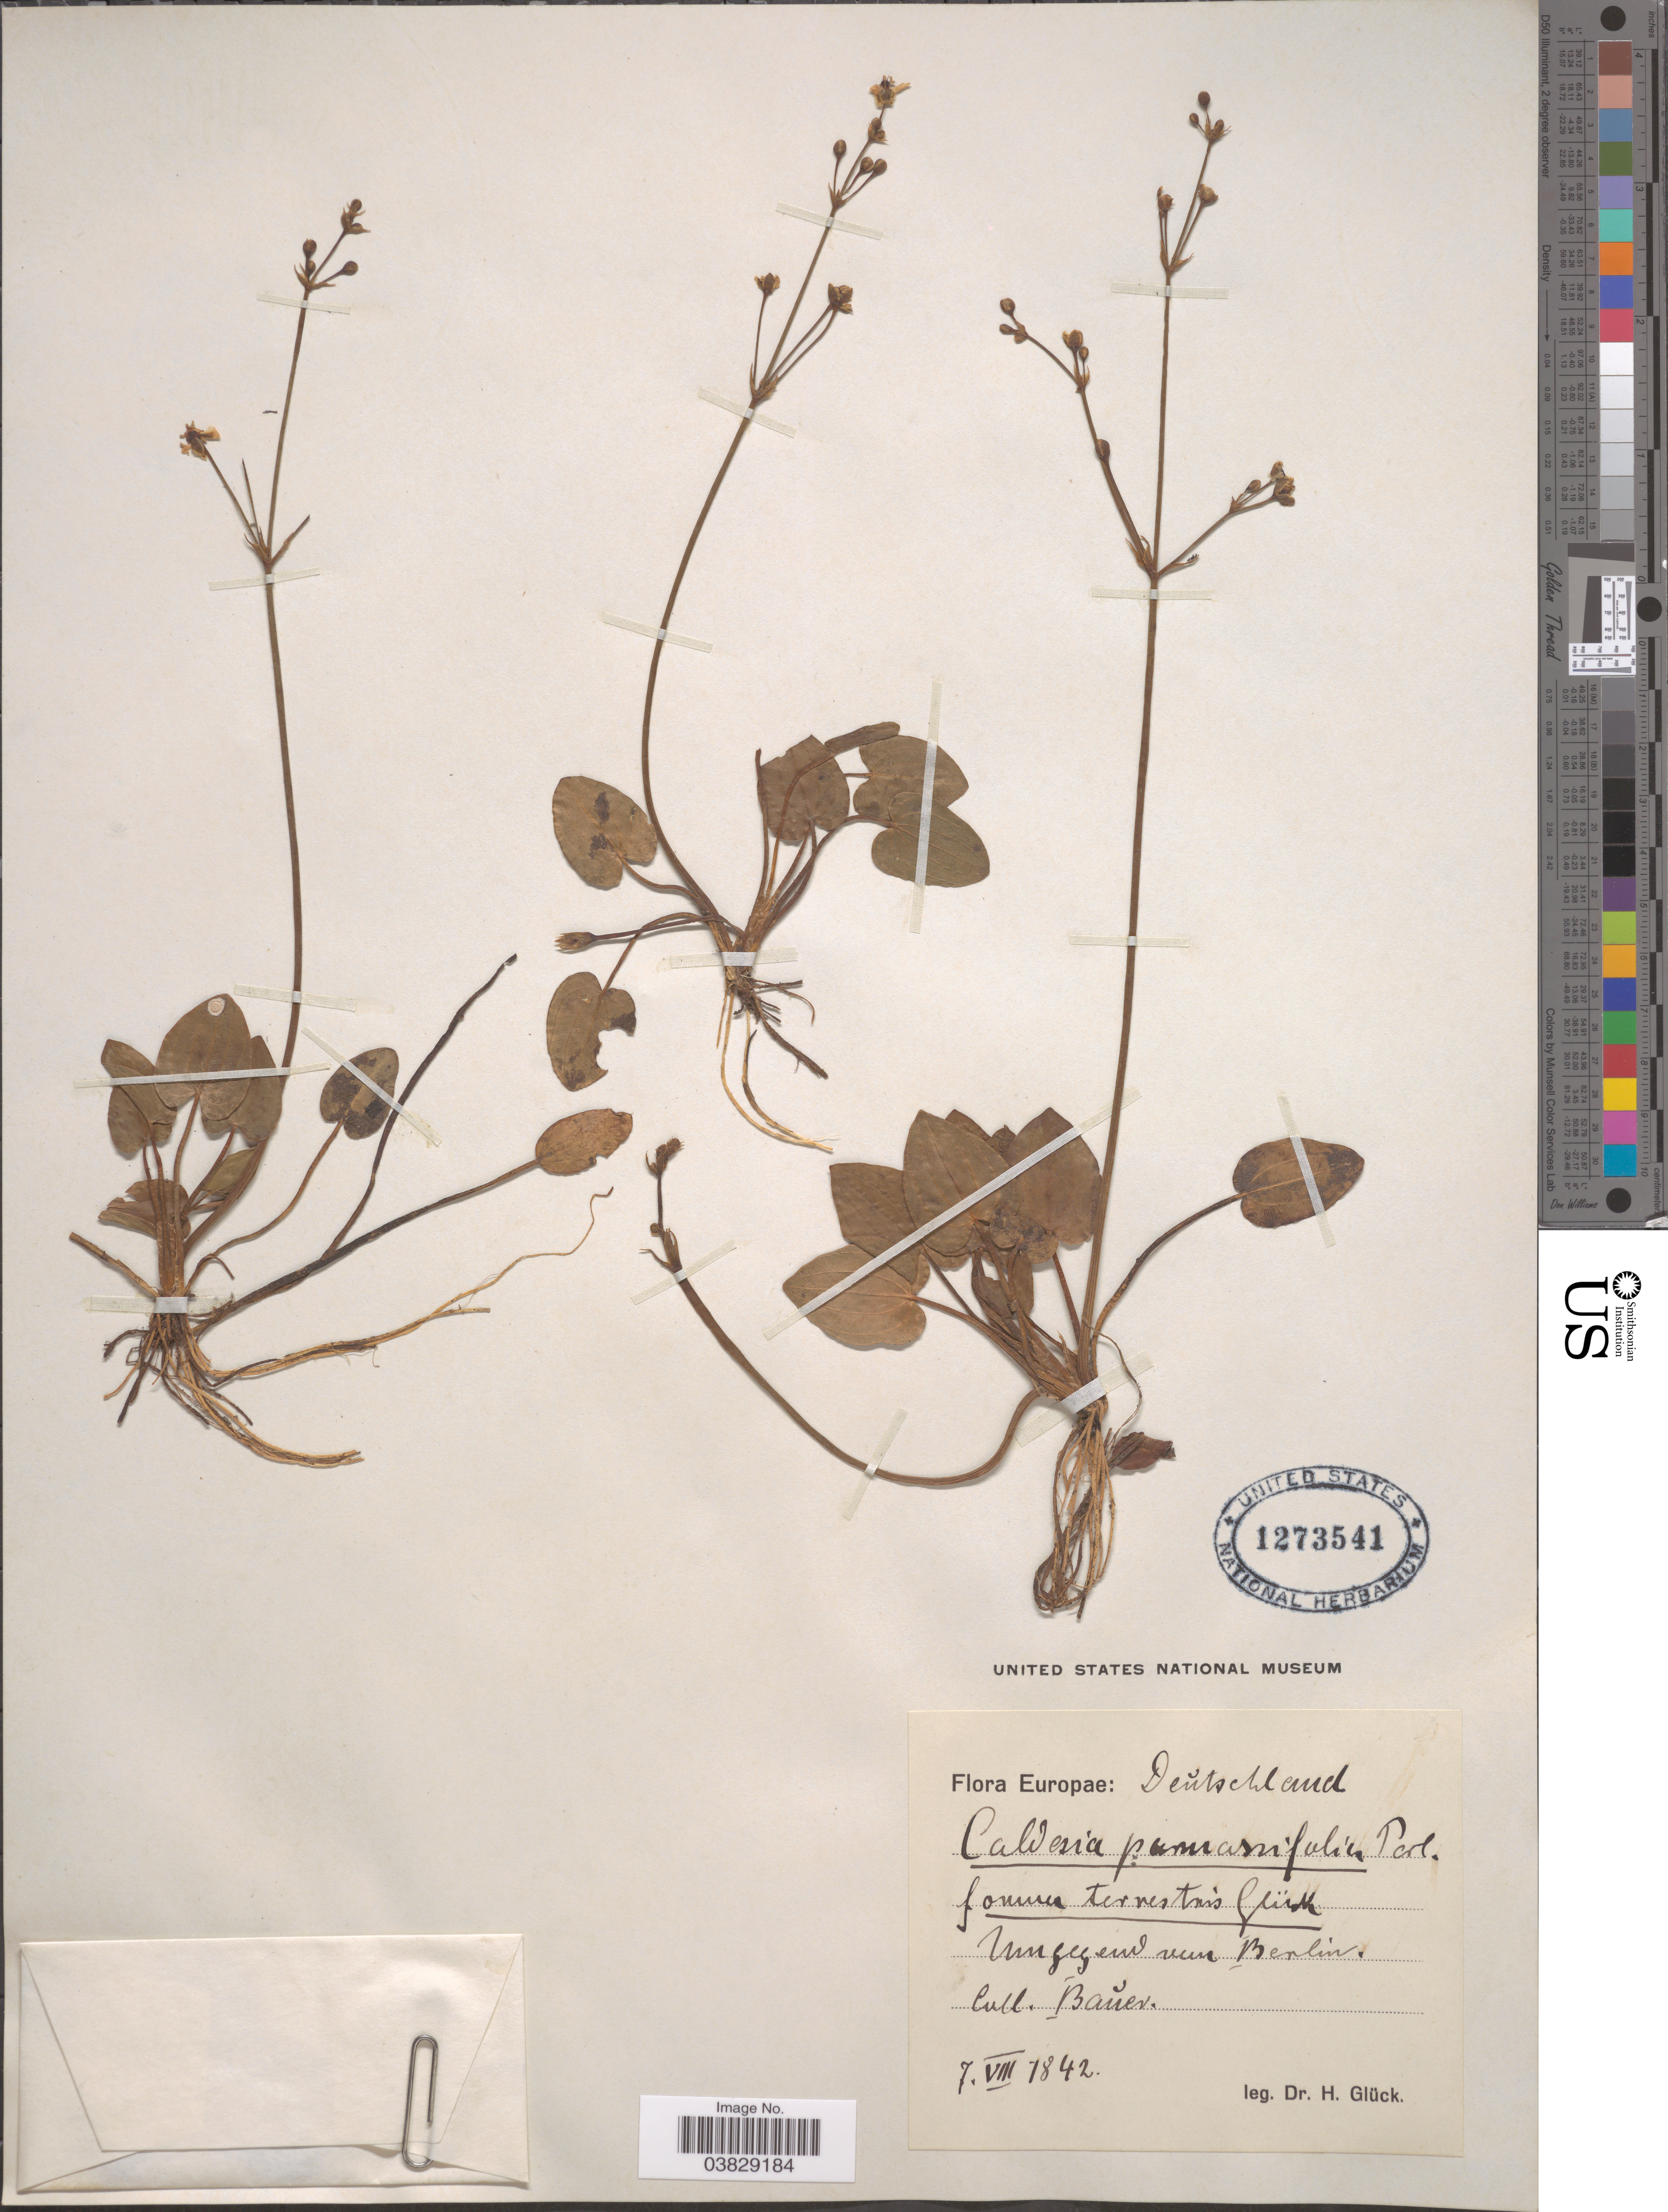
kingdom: Plantae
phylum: Tracheophyta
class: Liliopsida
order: Alismatales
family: Alismataceae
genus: Caldesia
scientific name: Caldesia parnassifolia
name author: (L.) Parl.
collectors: H. Glück & Bauer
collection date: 1842-08-07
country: Germany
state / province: Berlin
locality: Deŭtschland. Umgegend von Berlin.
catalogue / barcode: US 1273541